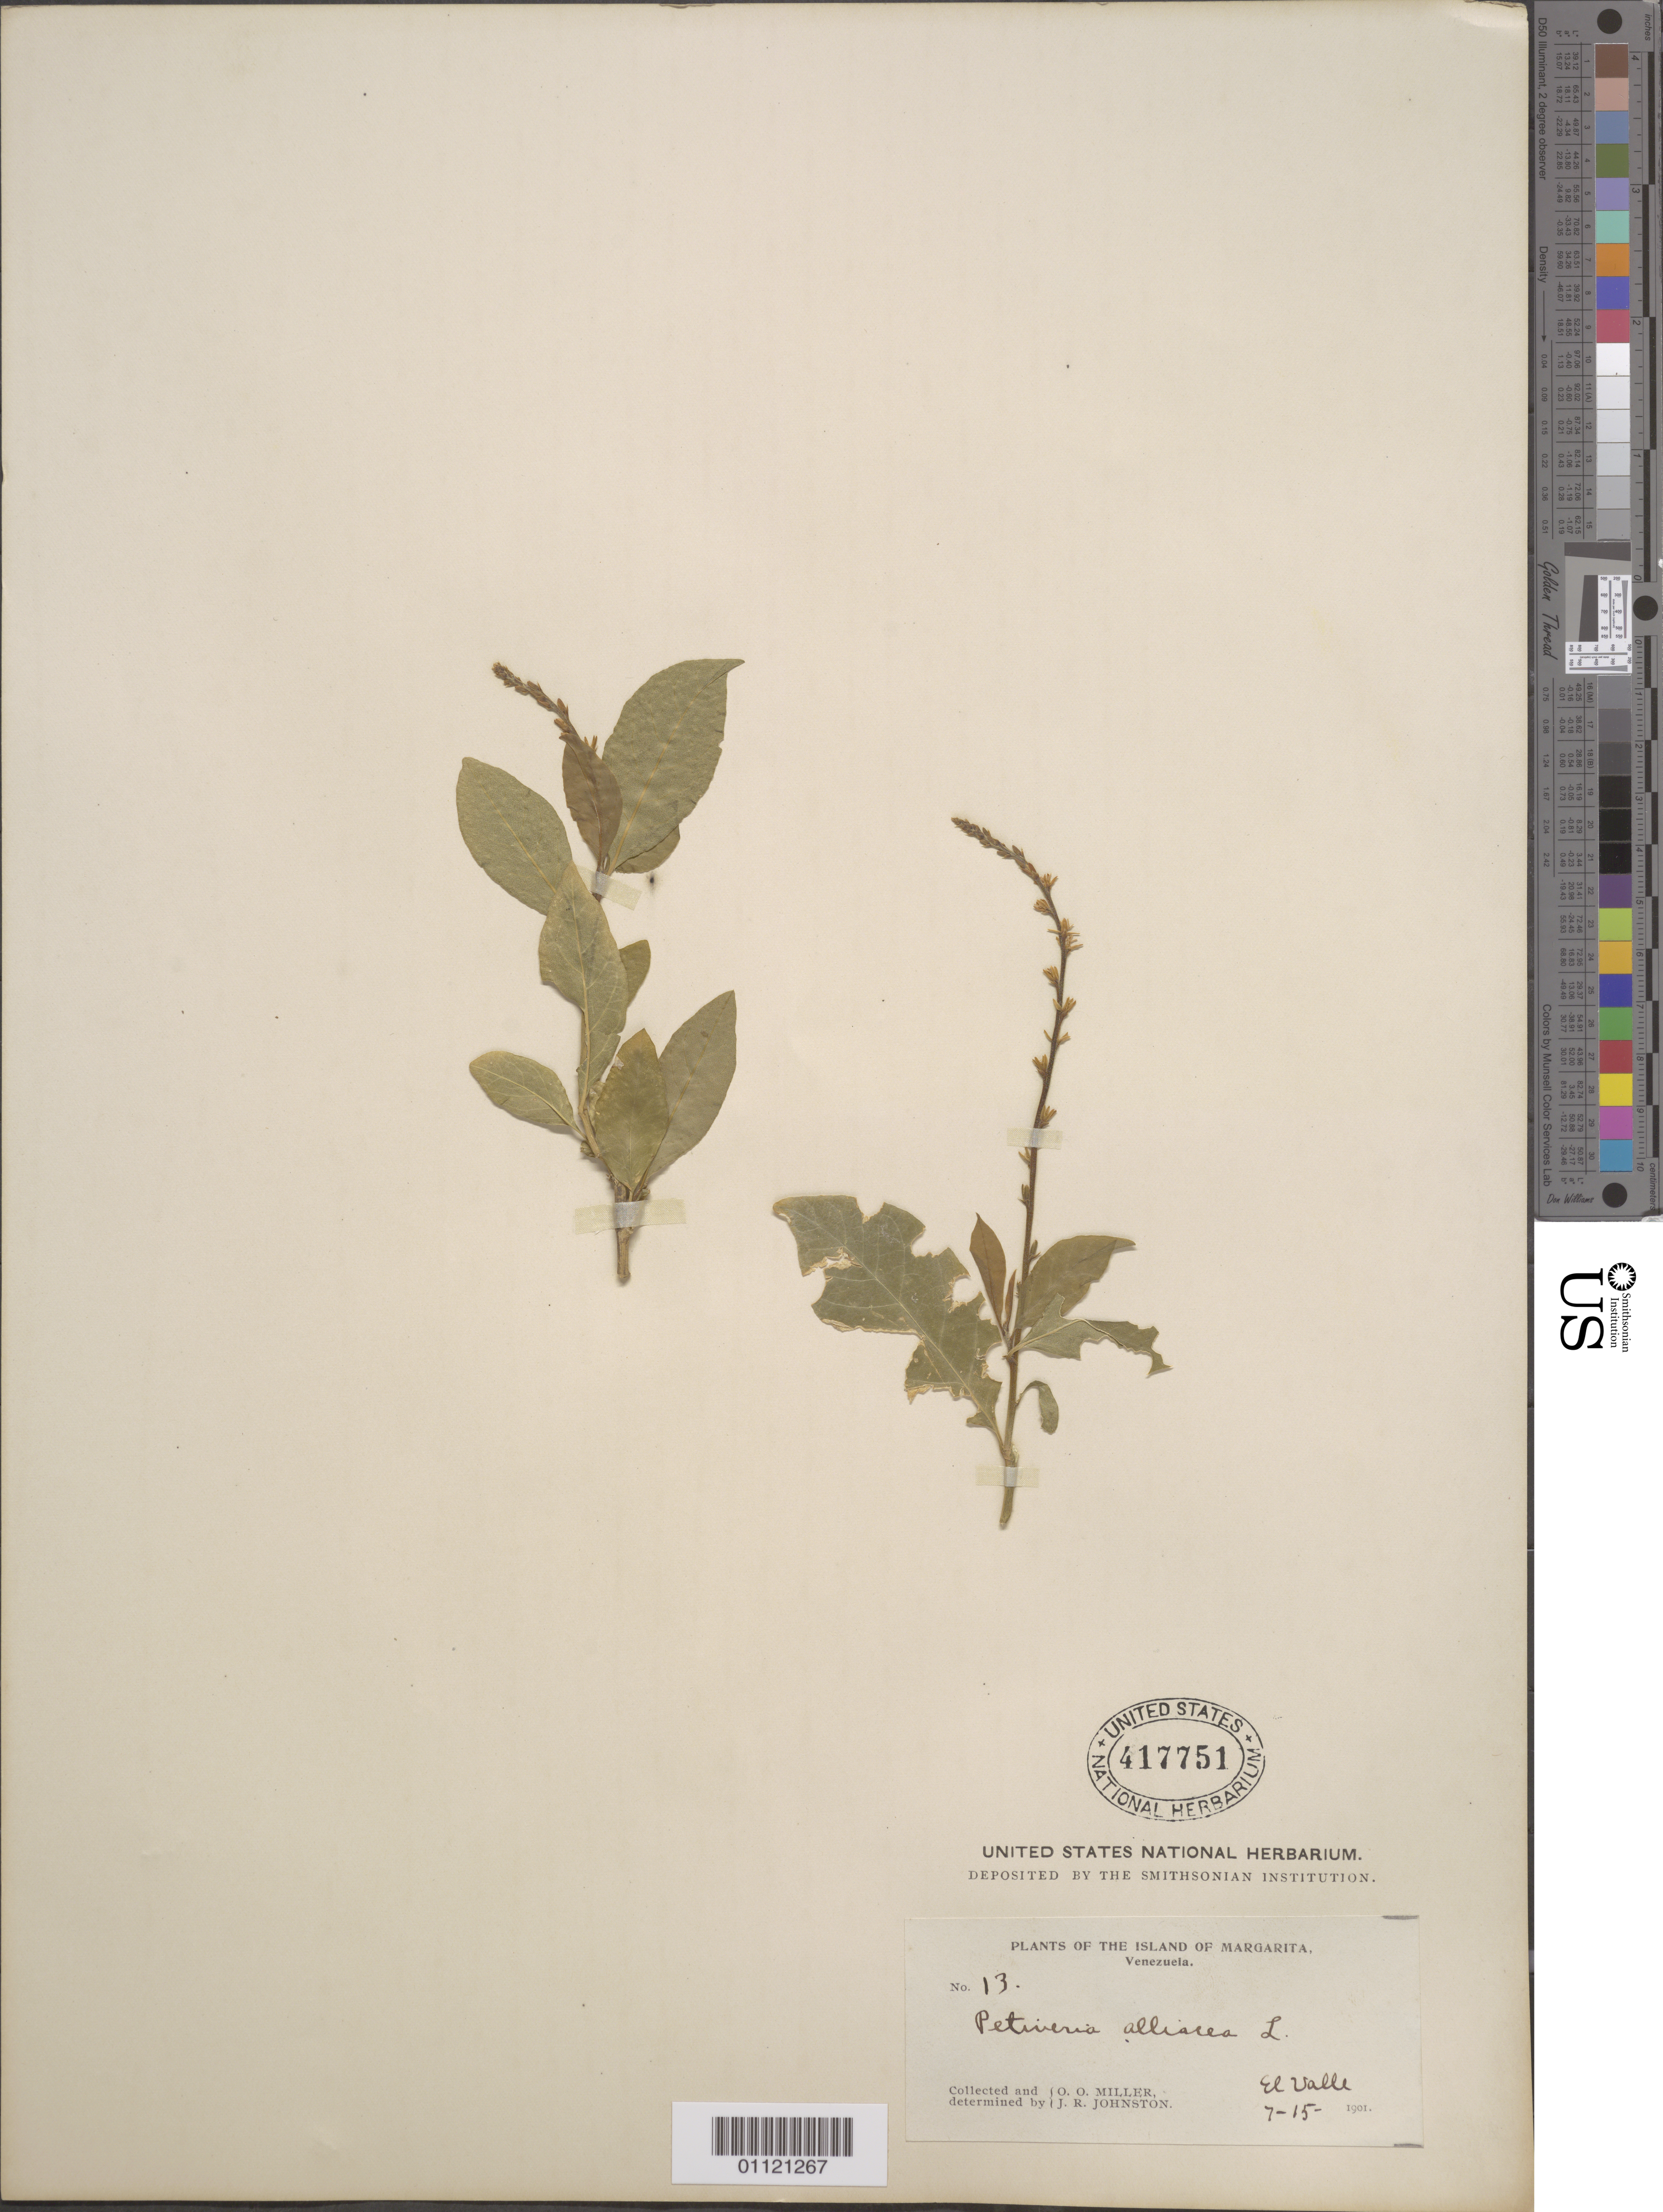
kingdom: Plantae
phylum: Tracheophyta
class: Magnoliopsida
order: Caryophyllales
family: Phytolaccaceae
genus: Petiveria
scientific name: Petiveria alliacea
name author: L.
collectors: O. O. Miller & J. Johnston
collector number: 13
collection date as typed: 15 Jul 1901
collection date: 1901-07-15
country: Venezuela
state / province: Nueva Esparta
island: Margarita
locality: El Valle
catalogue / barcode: US 417751